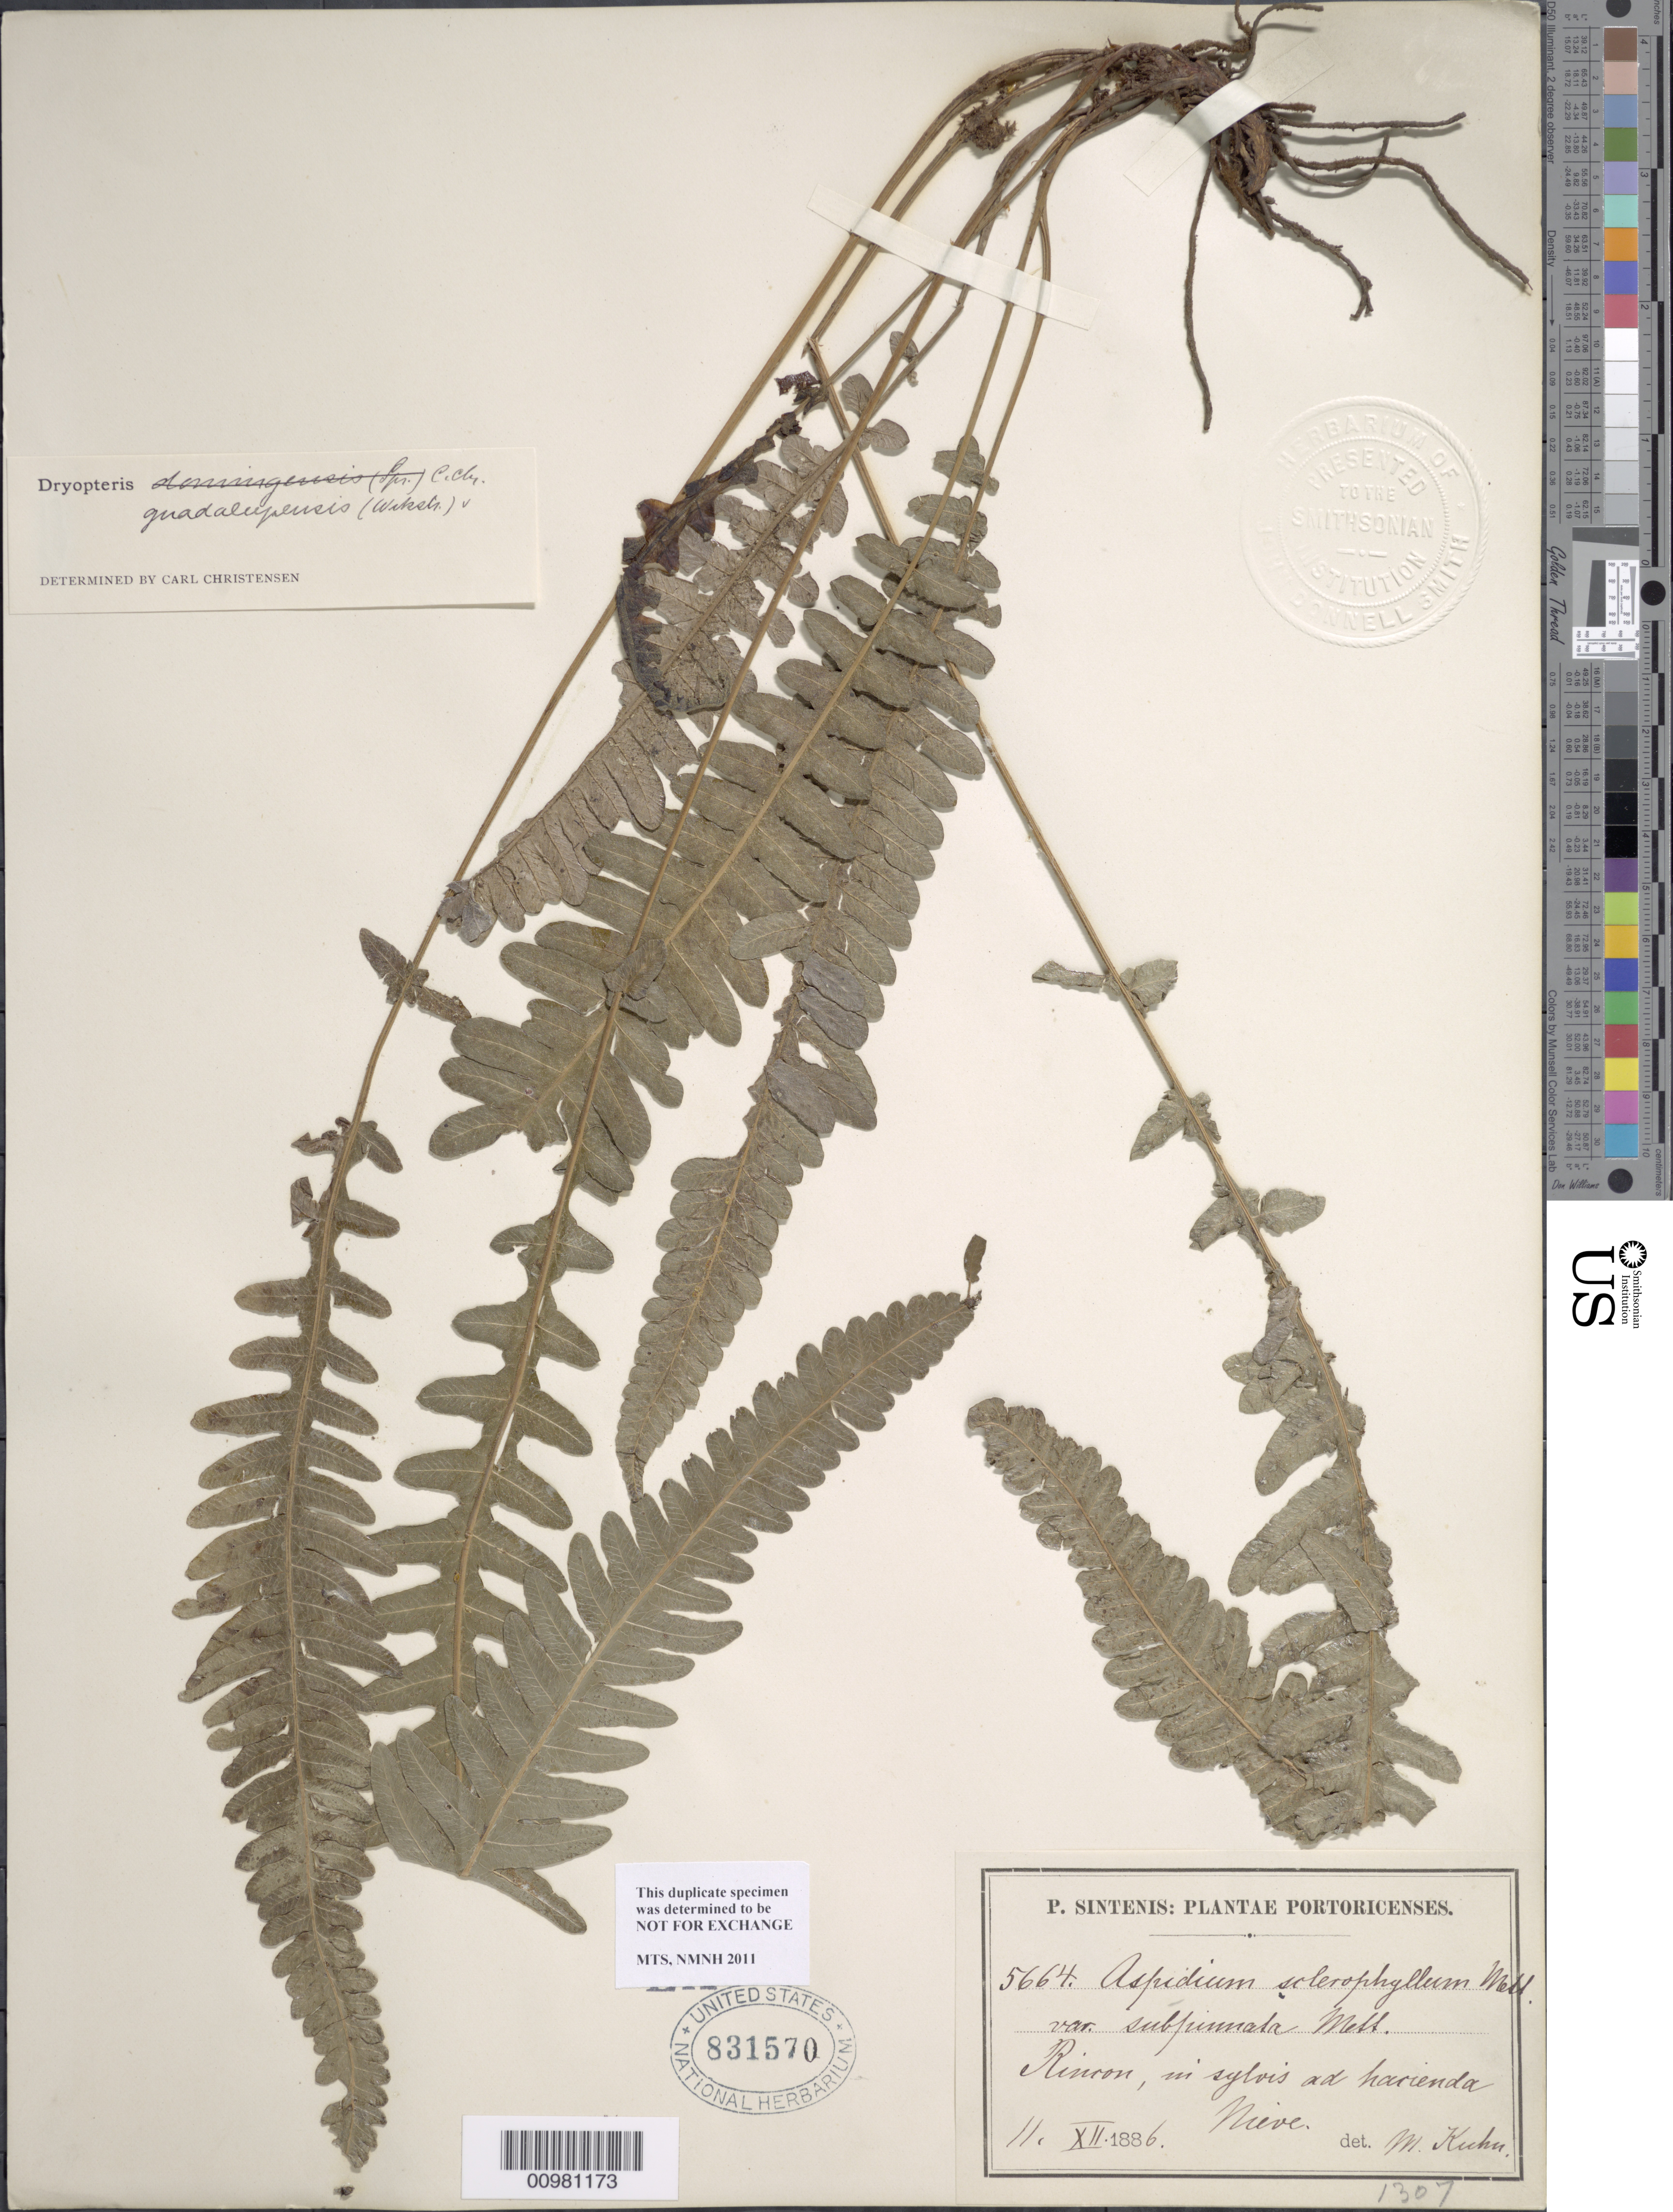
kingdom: Plantae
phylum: Tracheophyta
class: Polypodiopsida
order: Polypodiales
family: Thelypteridaceae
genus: Goniopteris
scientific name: Goniopteris sclerophylla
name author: (Poepp.) C.V. Morton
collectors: P. Sintenis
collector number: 5664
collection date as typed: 11 Dec 1886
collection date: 1886-12-11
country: Puerto Rico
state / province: Rincón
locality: Rincon, in sylvis ad hacienda Meve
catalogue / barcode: US 831570